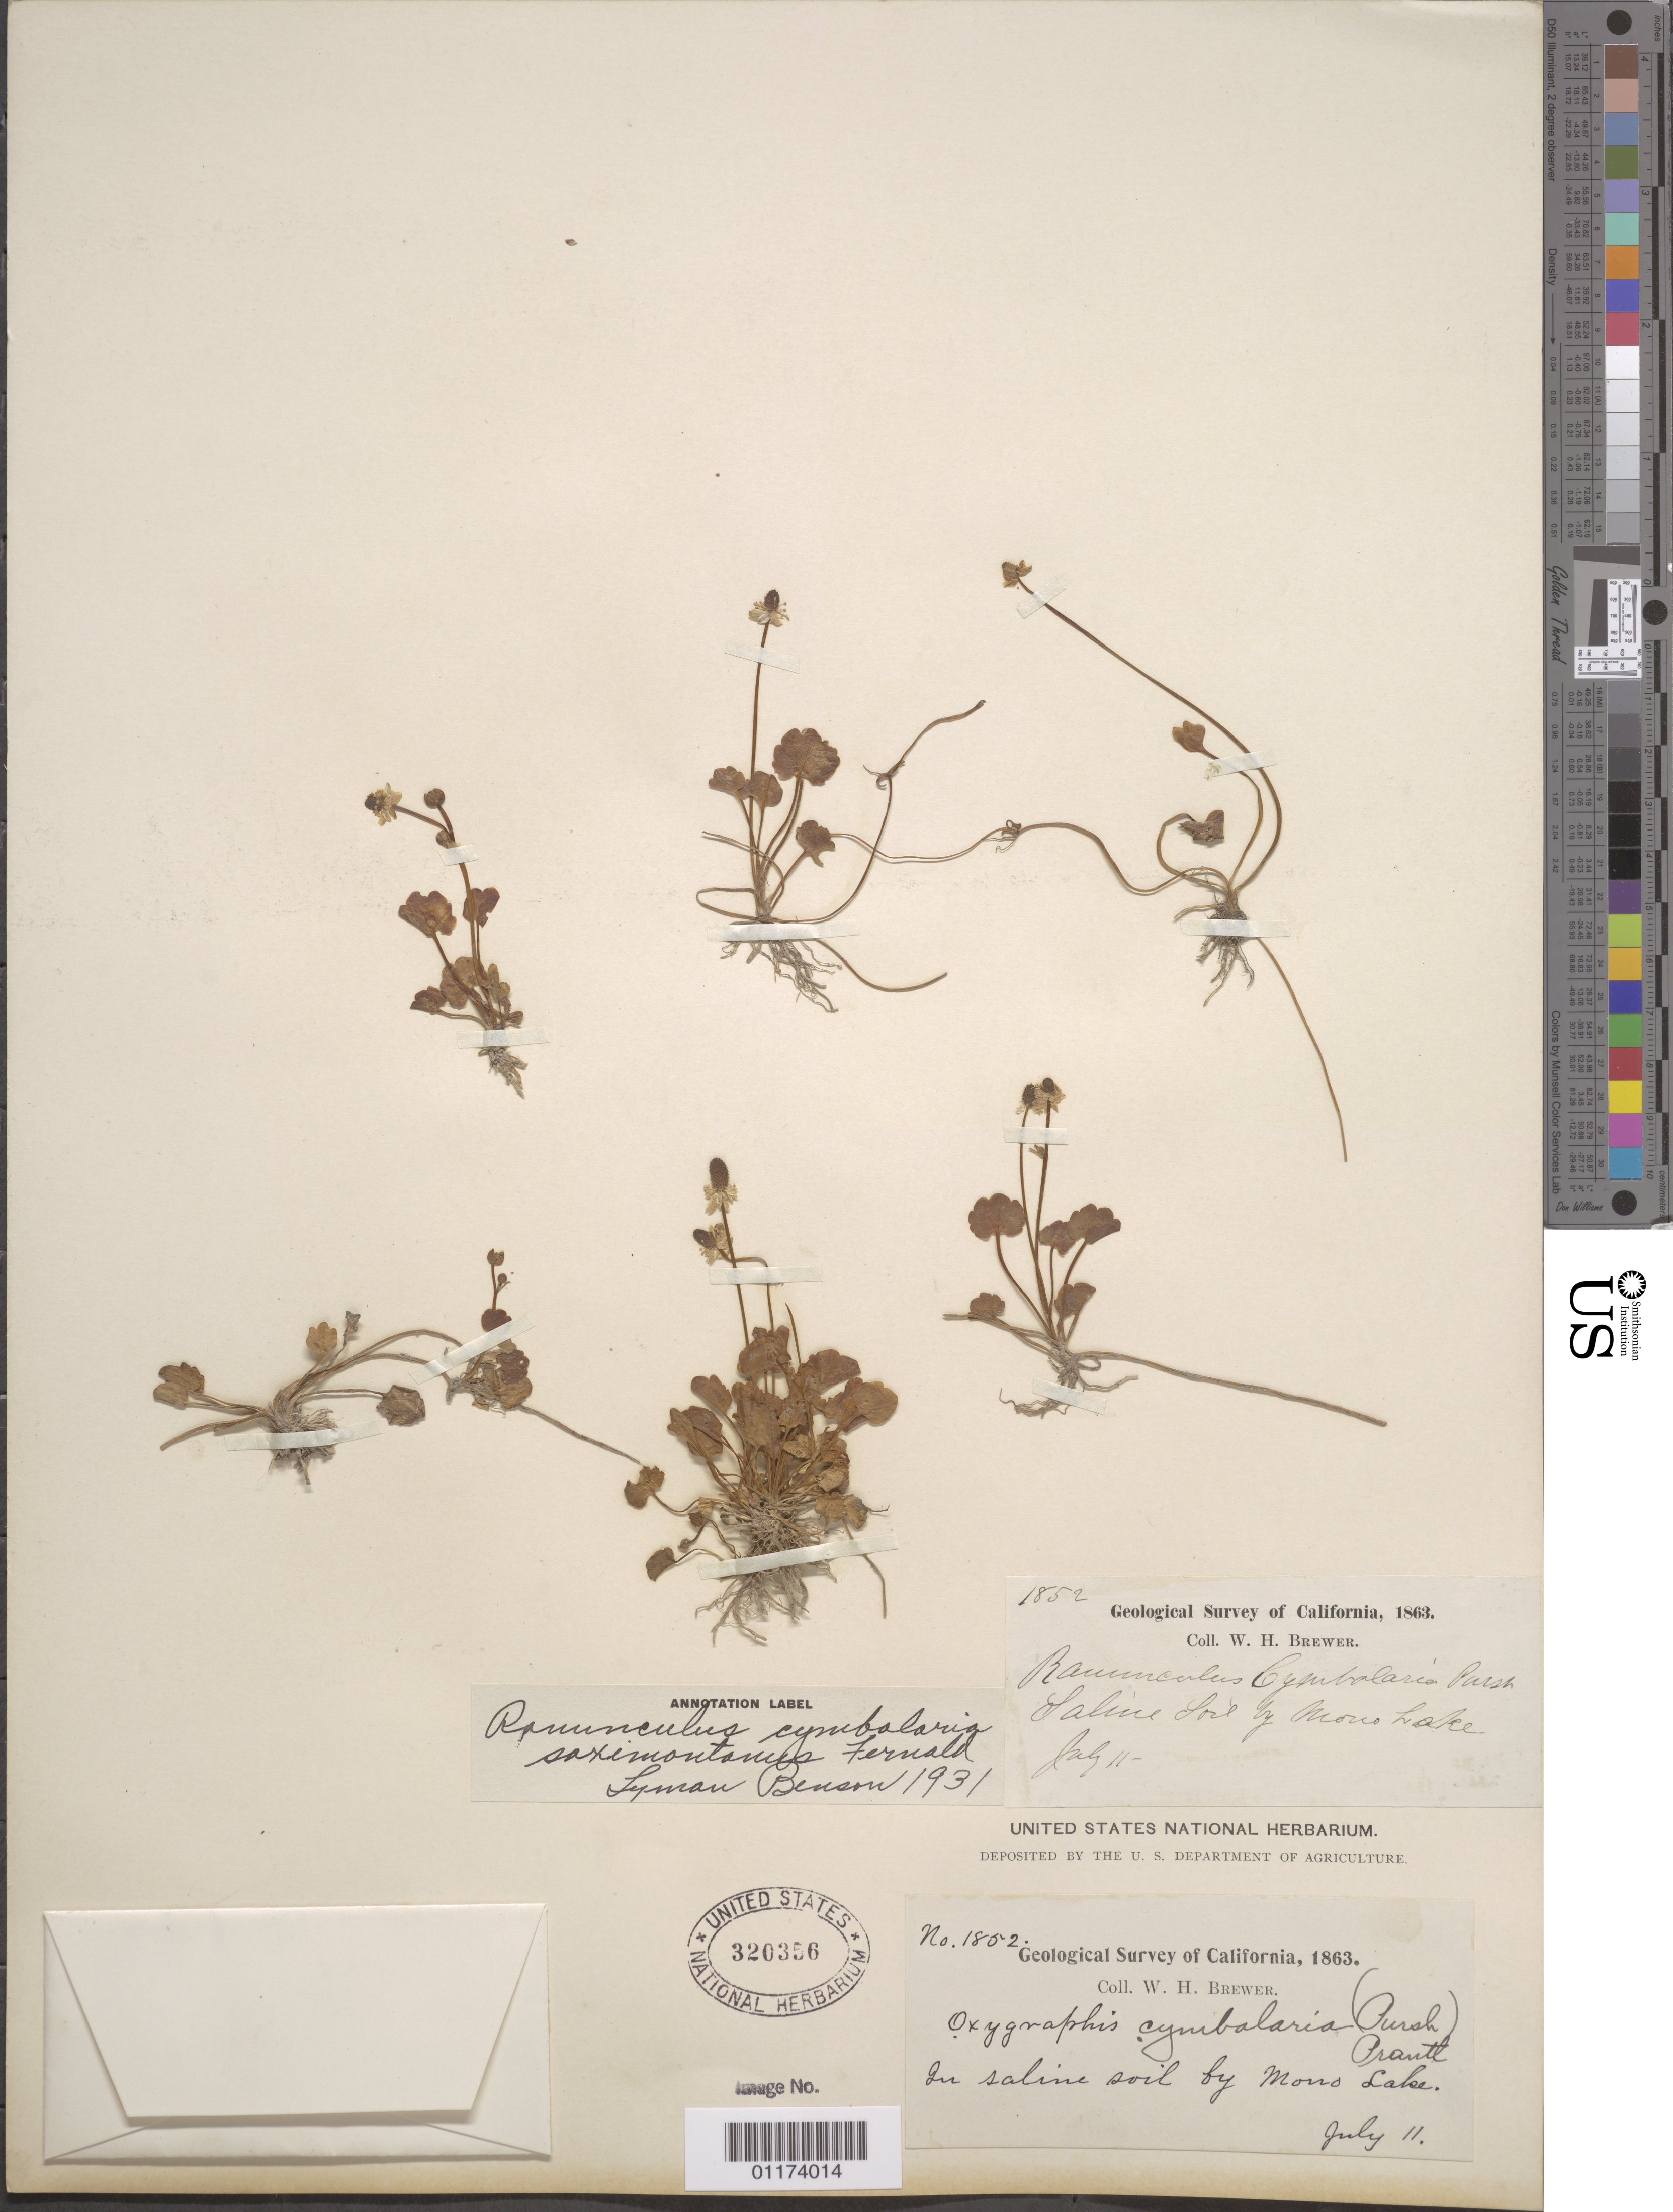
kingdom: Plantae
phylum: Tracheophyta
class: Magnoliopsida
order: Ranunculales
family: Ranunculaceae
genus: Halerpestes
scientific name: Halerpestes cymbalaria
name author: (Pursh) Greene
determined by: Strong, M. T., (US), Smithsonian Institution - National Museum of Natural History (UNITED STATES)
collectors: W. H. Brewer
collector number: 1852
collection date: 1863-07-11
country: United States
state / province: California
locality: In saline soil by Mono Lake.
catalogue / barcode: US 320356